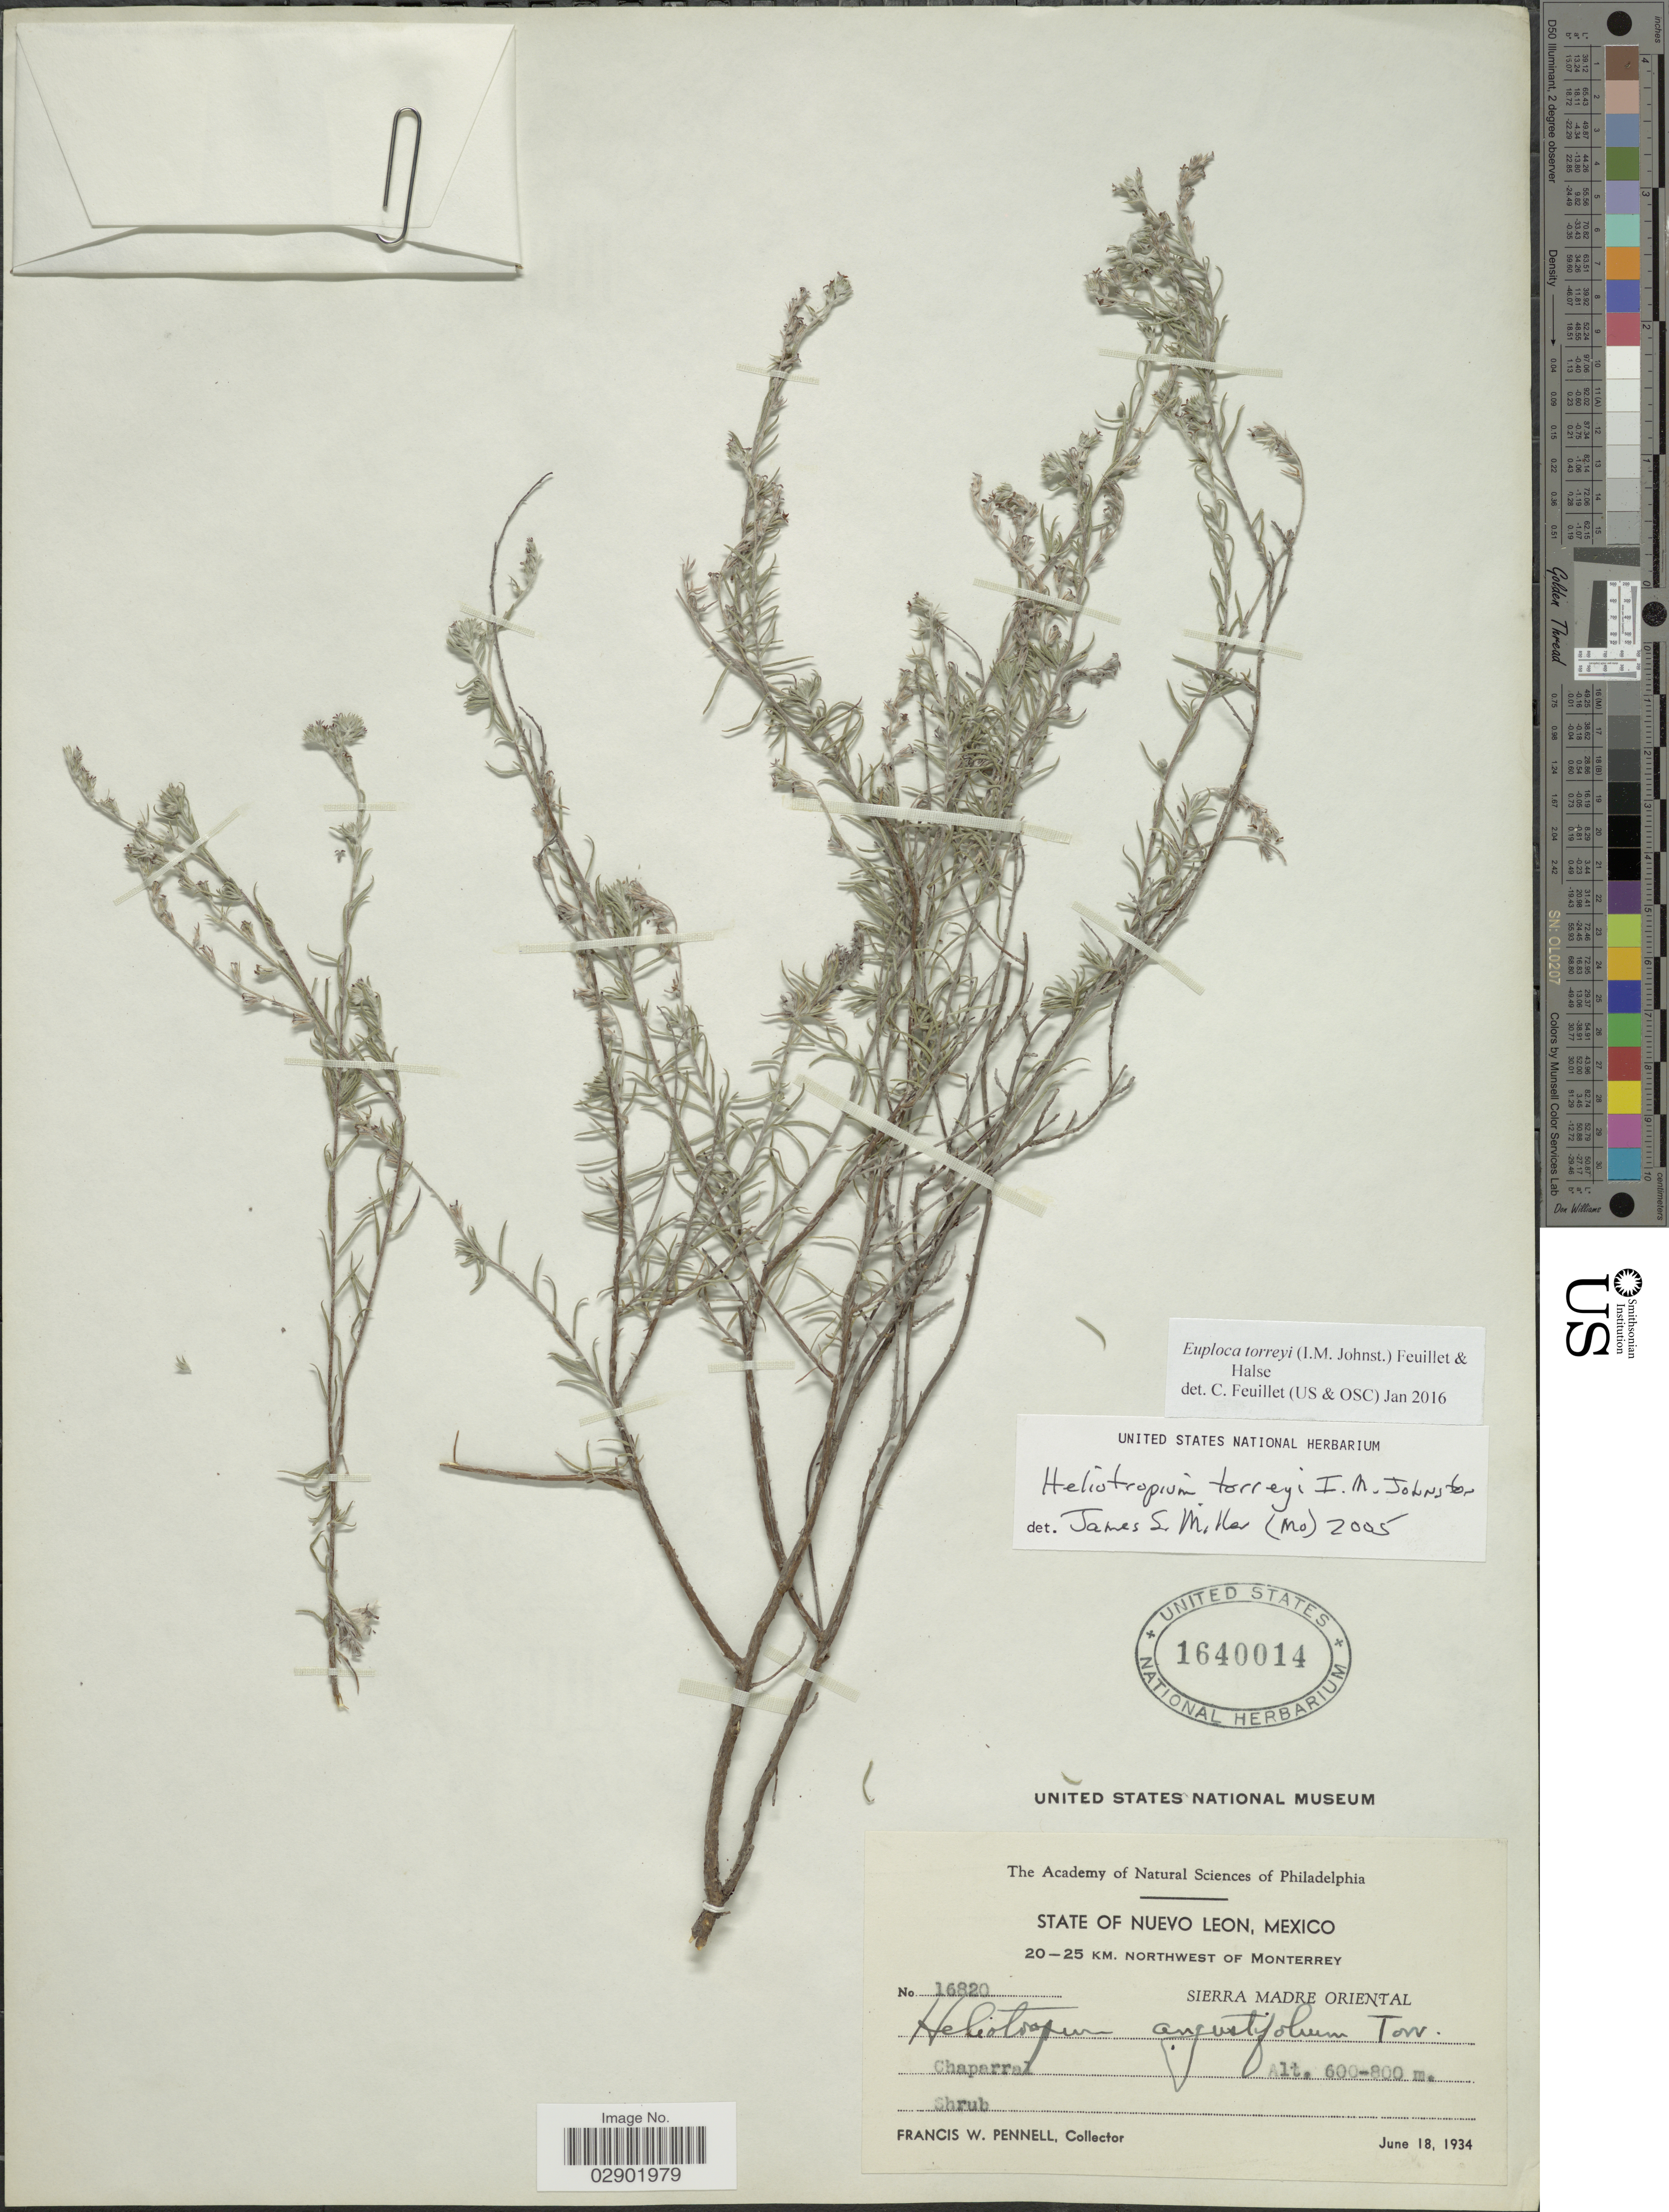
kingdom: Plantae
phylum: Tracheophyta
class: Magnoliopsida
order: Boraginales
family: Heliotropiaceae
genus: Euploca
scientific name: Euploca torreyi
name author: (I.M. Johnst.) Feuillet & Halse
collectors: F. W. Pennell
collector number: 16820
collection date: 1934-06-18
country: Mexico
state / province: Nuevo León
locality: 20-25 km. Northwest of Monterrey. Sierra Madre Oriental. Chaparral.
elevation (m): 600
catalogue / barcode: US 1640014